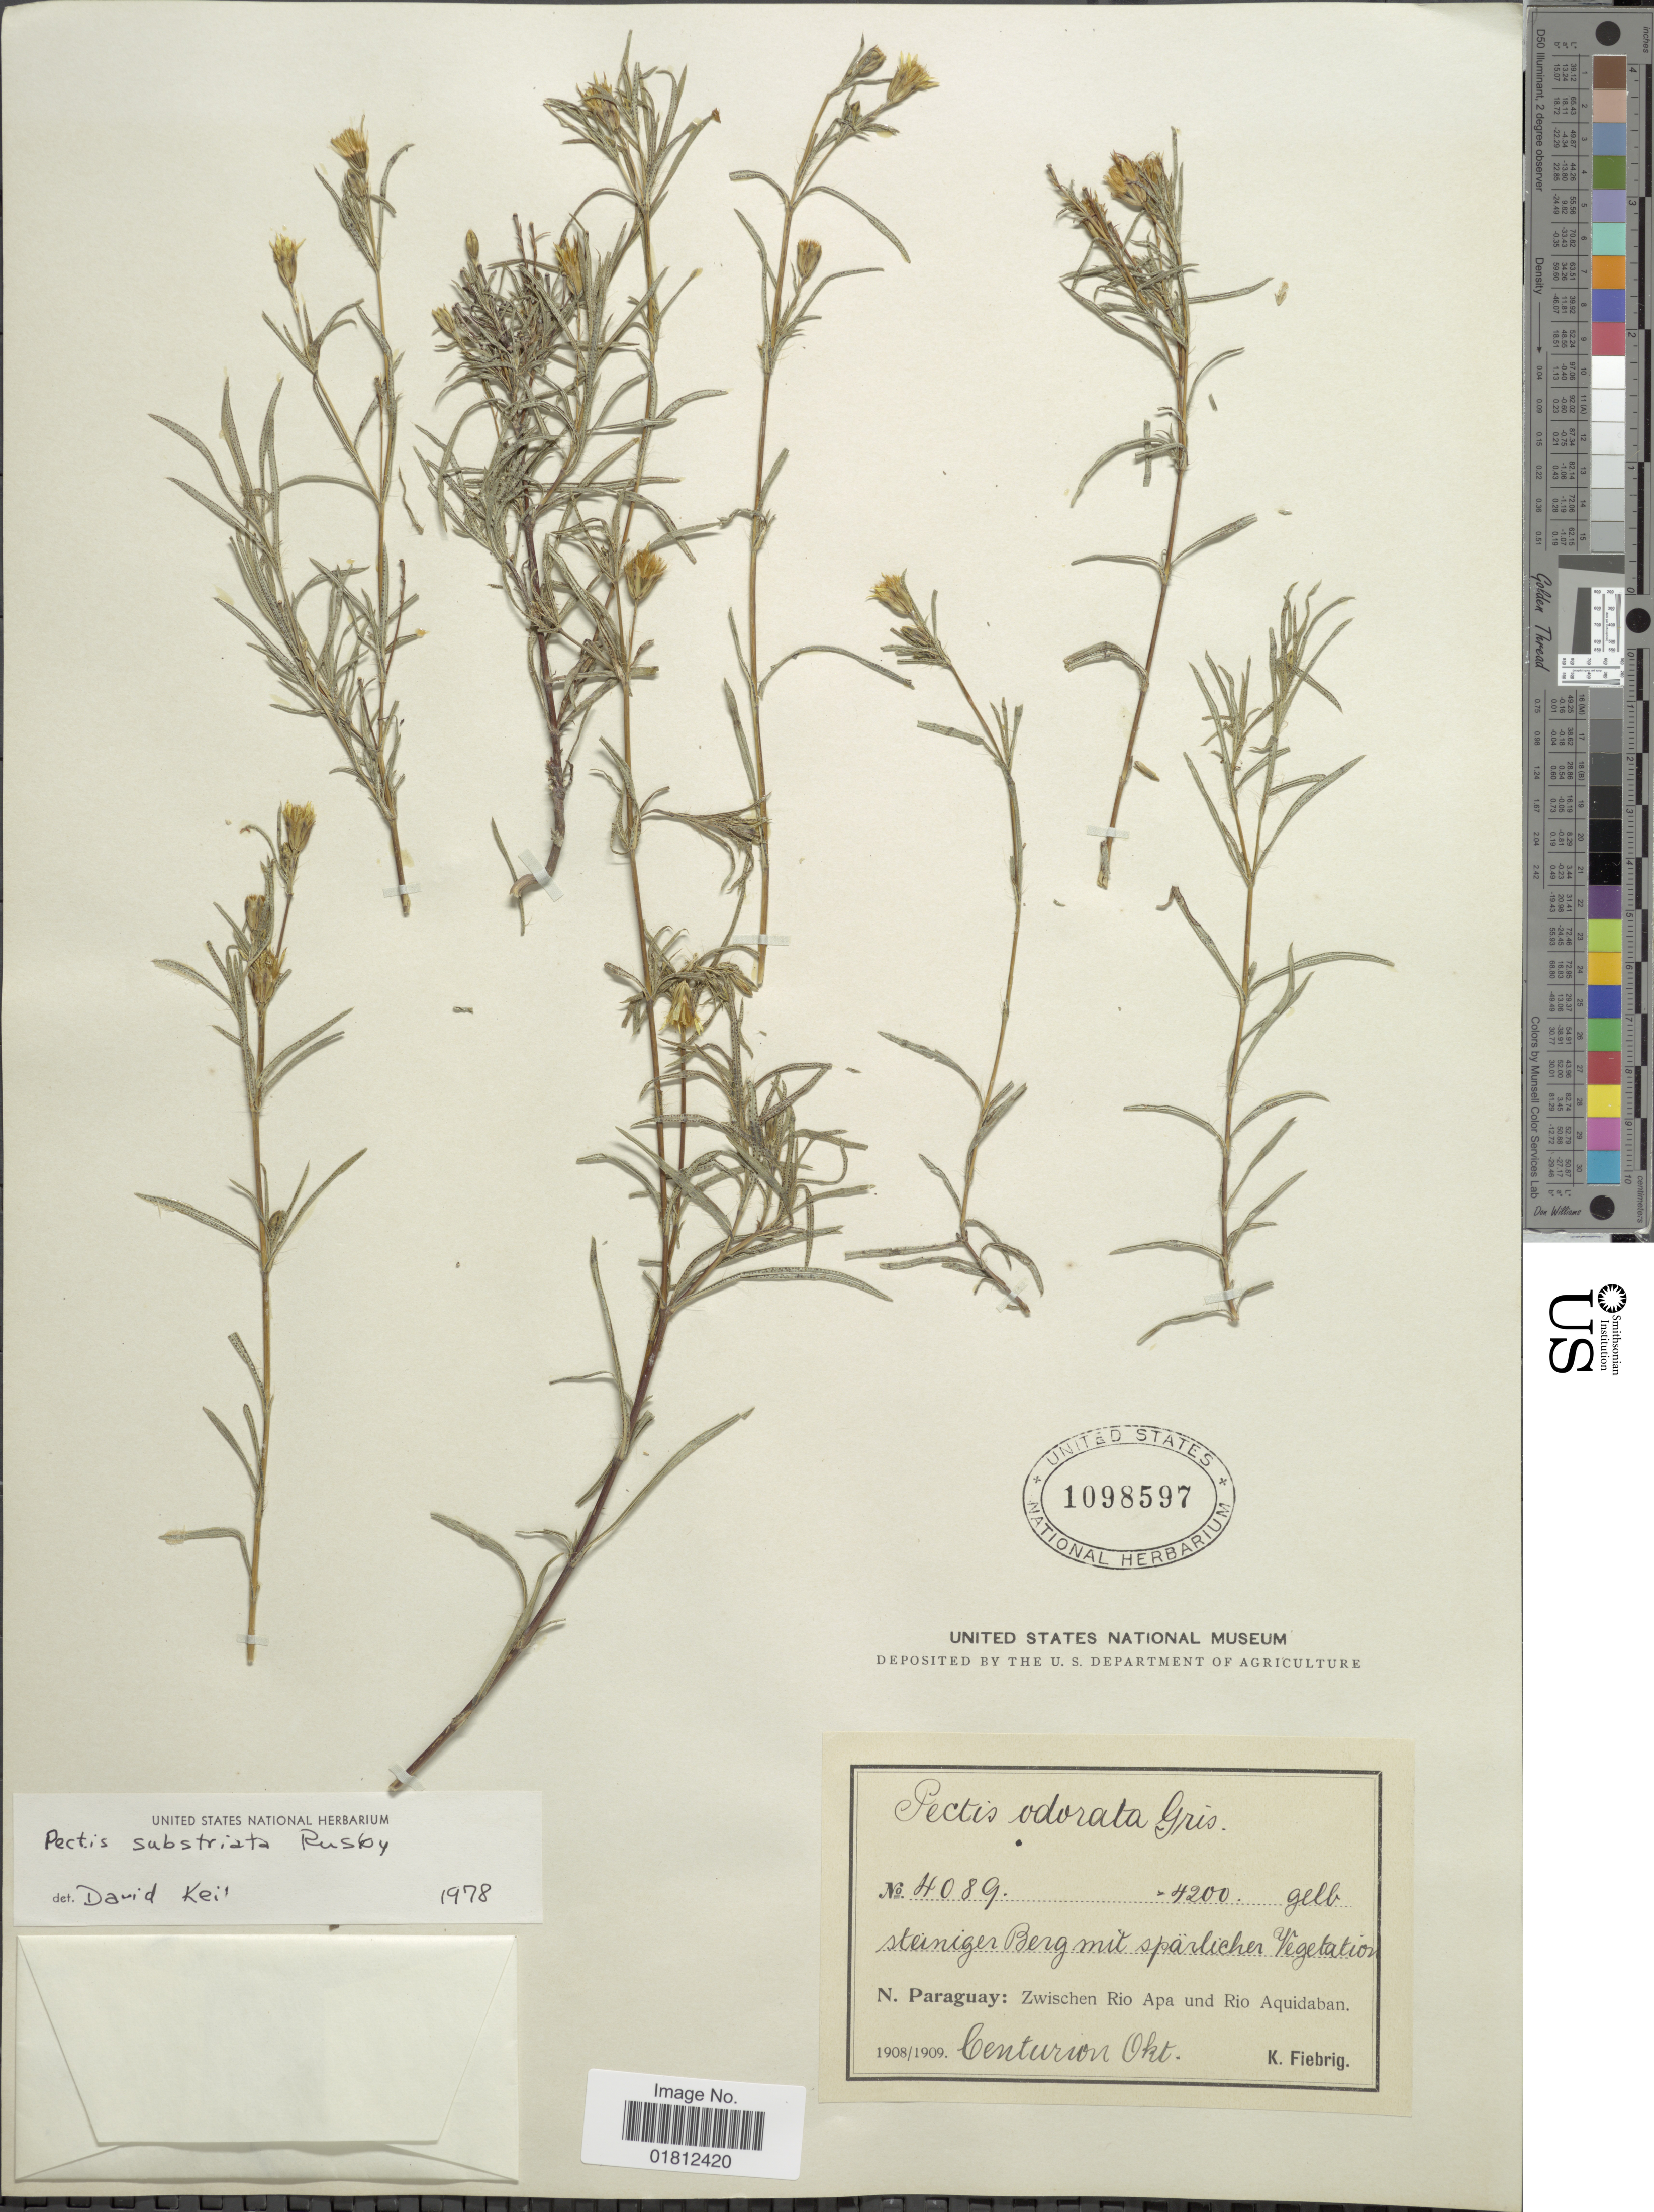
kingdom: Plantae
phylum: Tracheophyta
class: Magnoliopsida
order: Asterales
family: Asteraceae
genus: Pectis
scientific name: Pectis substriata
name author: Rusby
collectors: K. Fiebrig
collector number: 4089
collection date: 1908-10/1909-10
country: Paraguay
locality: N. Paraguay: Zwischen Rio Apa und Rio Aquidaban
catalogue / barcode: US 1098597